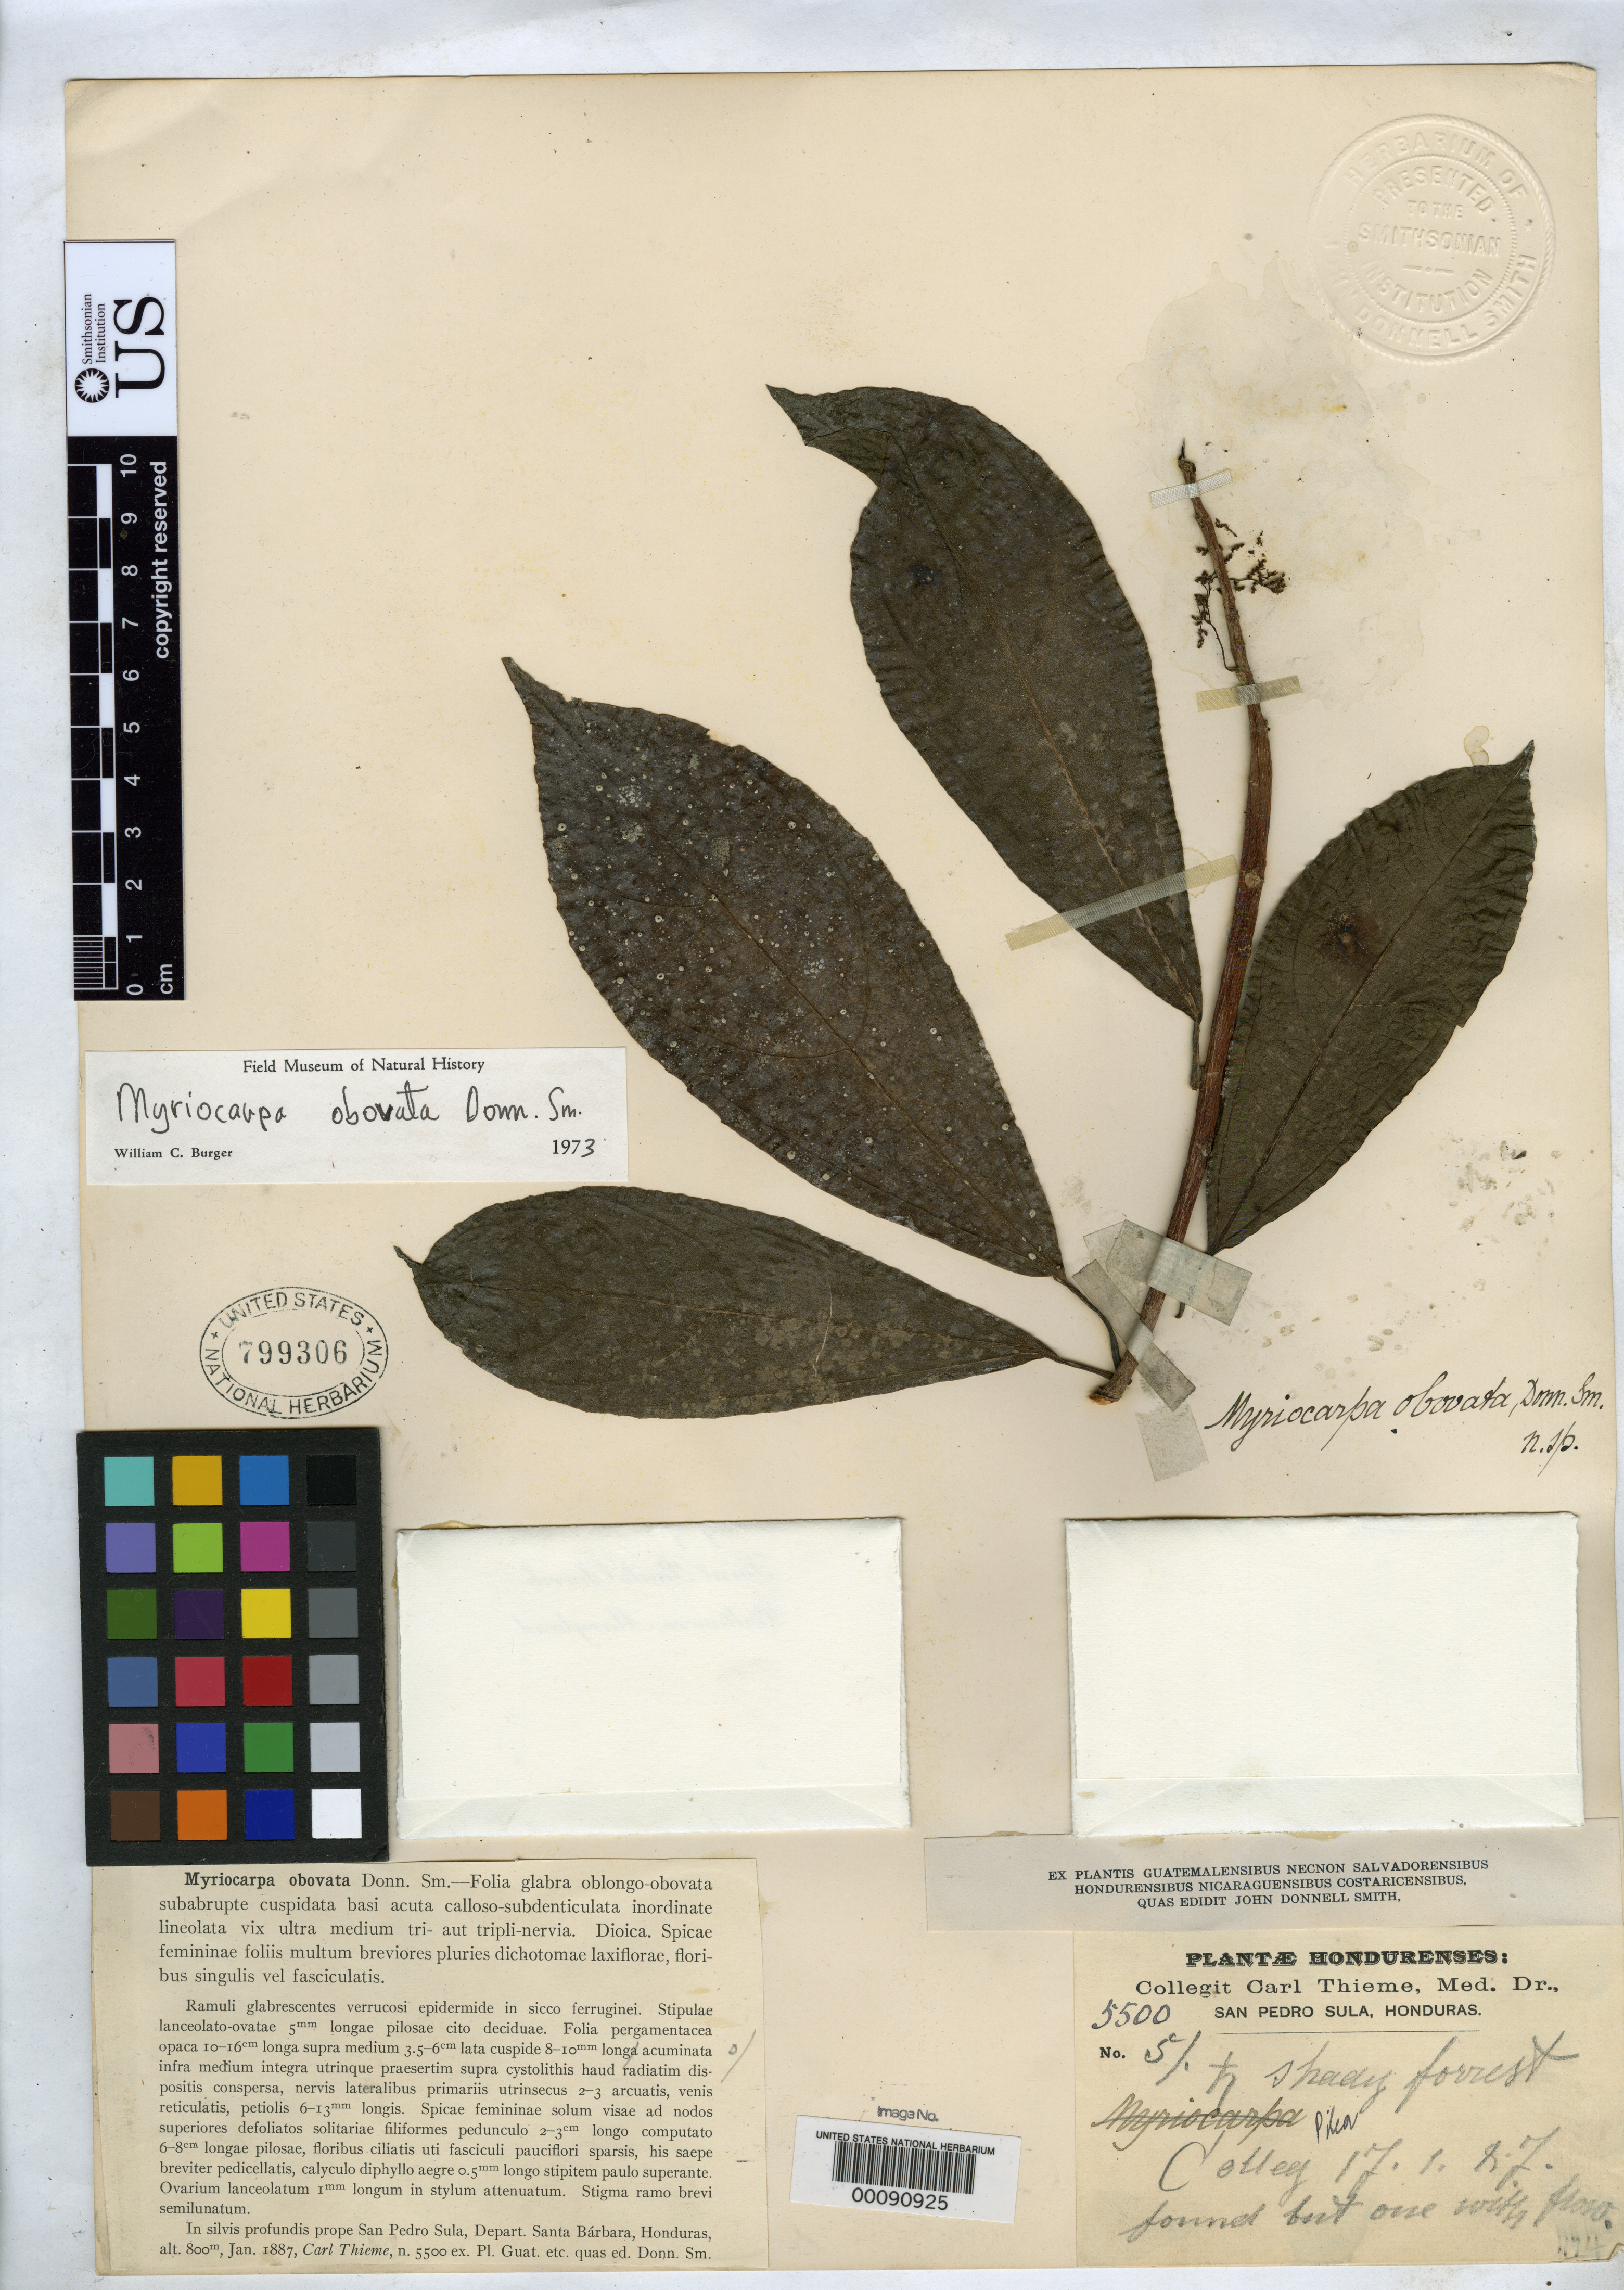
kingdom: Plantae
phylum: Tracheophyta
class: Magnoliopsida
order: Rosales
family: Urticaceae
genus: Myriocarpa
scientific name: Myriocarpa obovata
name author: Donn. Sm.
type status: Type Collection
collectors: C. Thieme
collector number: J.D. Smith 5500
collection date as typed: Jan 1887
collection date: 1887-01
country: Honduras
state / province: Santa Bárbara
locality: Near San Pedro Sula.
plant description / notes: Specimen ex John Donnell Smith herbarium, and presumably the holotype.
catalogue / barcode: US 799306